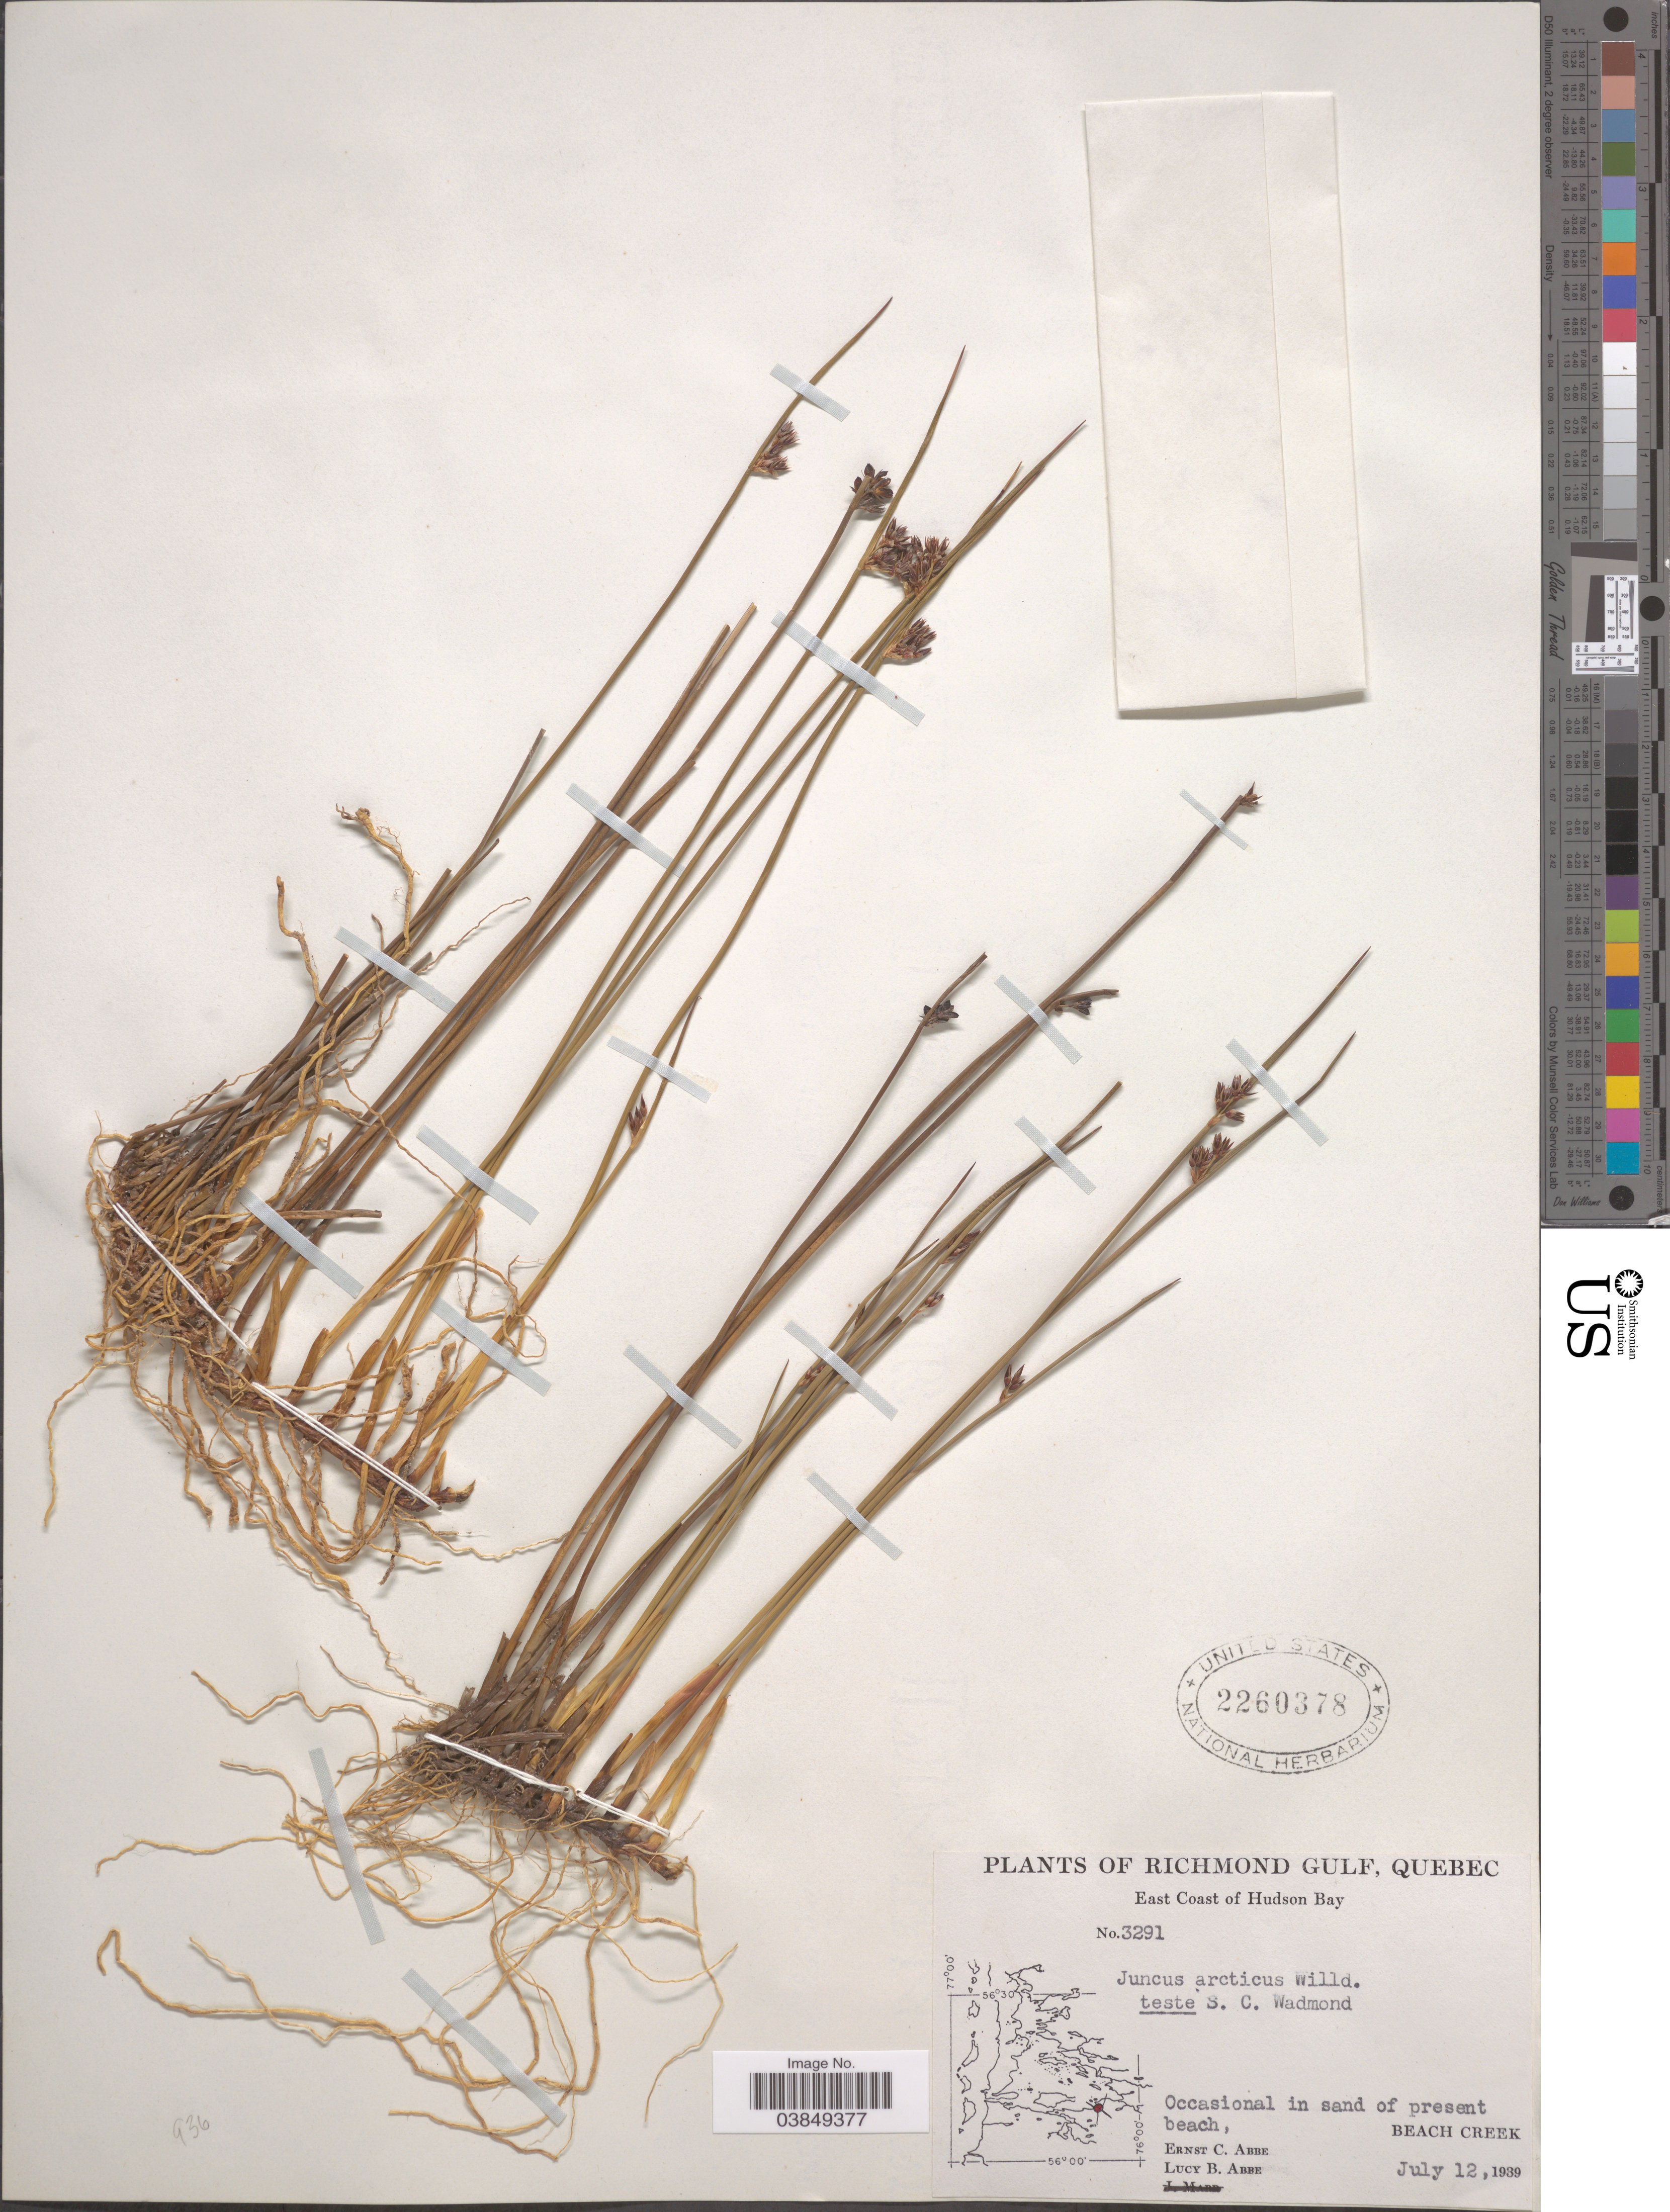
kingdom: Plantae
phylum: Tracheophyta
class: Liliopsida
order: Poales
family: Juncaceae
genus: Juncus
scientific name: Juncus arcticus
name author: Willd.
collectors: E. C. Abbe & L. B. Abbe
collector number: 3291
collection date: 1939-07-12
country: Canada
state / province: Quebec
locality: Richmond Gulf. East Coast of Hudson Bay. Beach Creek.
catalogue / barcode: US 2260378